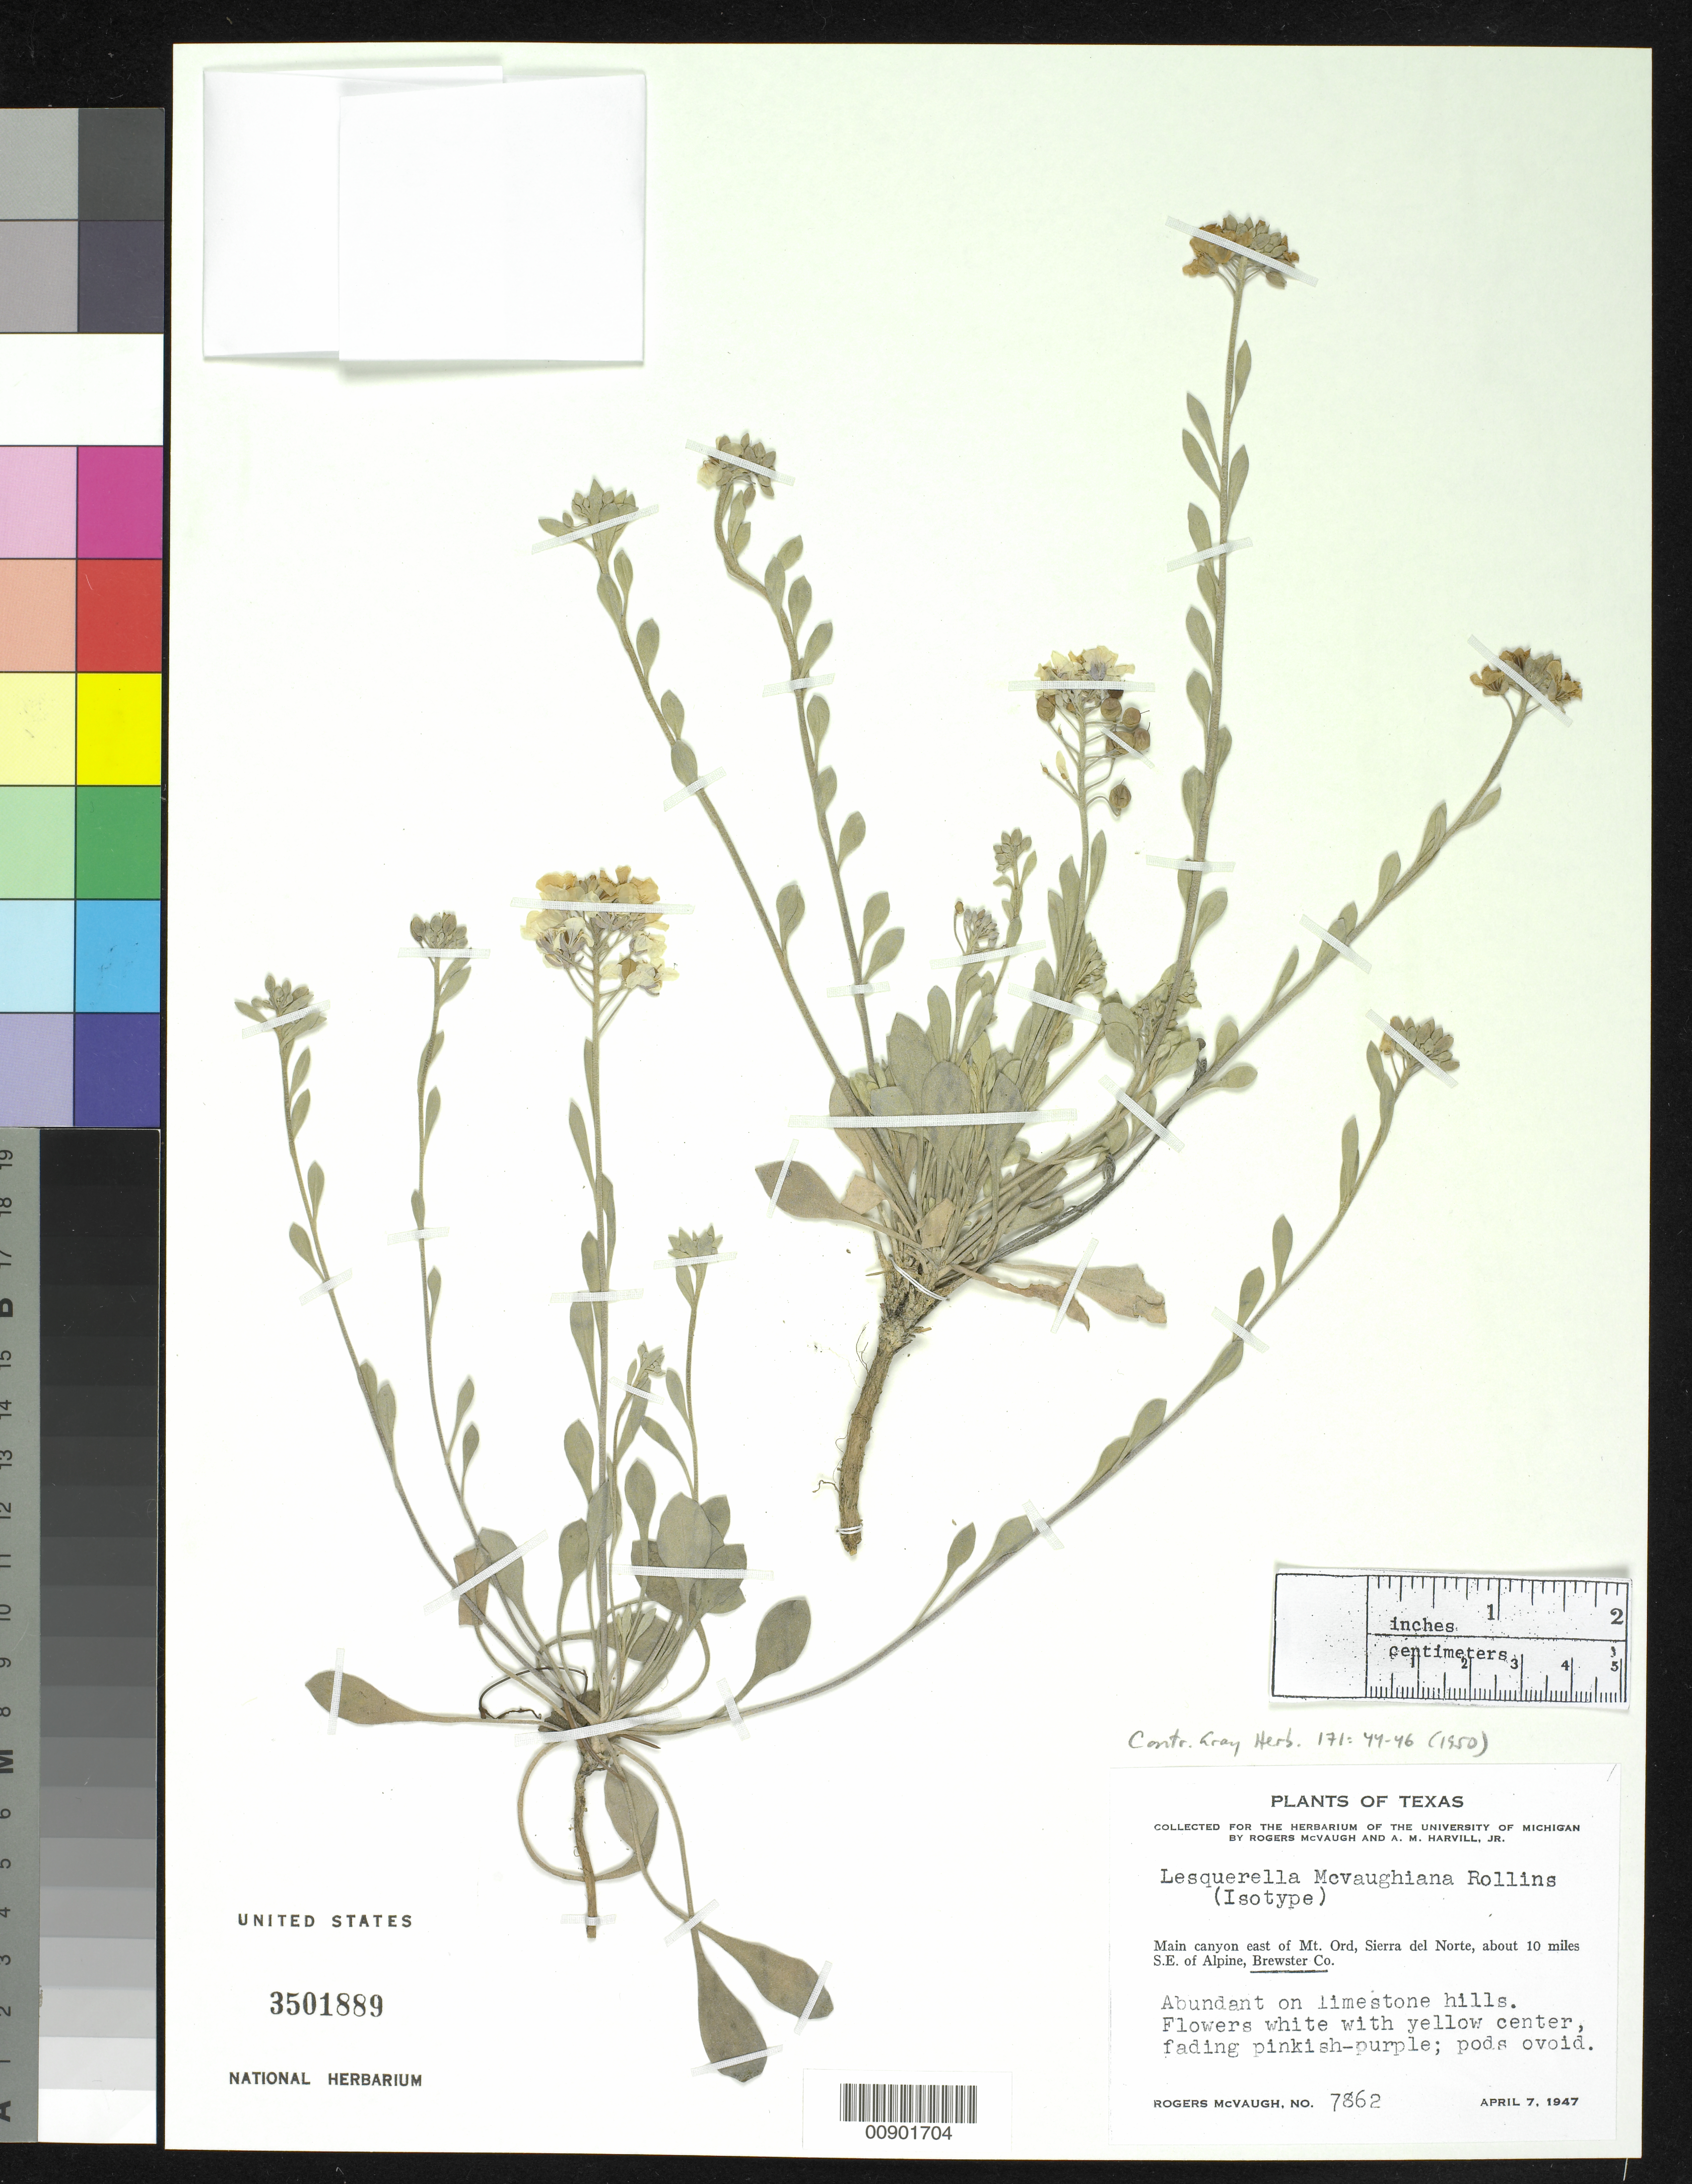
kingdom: Plantae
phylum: Tracheophyta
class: Magnoliopsida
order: Brassicales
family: Brassicaceae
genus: Lesquerella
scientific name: Lesquerella mcvaughiana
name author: Rollins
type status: Isotype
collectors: R. McVaugh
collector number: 7862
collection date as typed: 07 Apr 1947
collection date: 1947-04-07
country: United States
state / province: Texas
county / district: Brewster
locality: Main canyon east of Mt. Ord, Sierra del Norte, about 10 miles S.E. of Alpine, Brewster Co.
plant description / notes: Current name according to O'Kane & Al-Shehbaz, Novon 12: 325 (2002).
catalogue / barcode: US 3501889